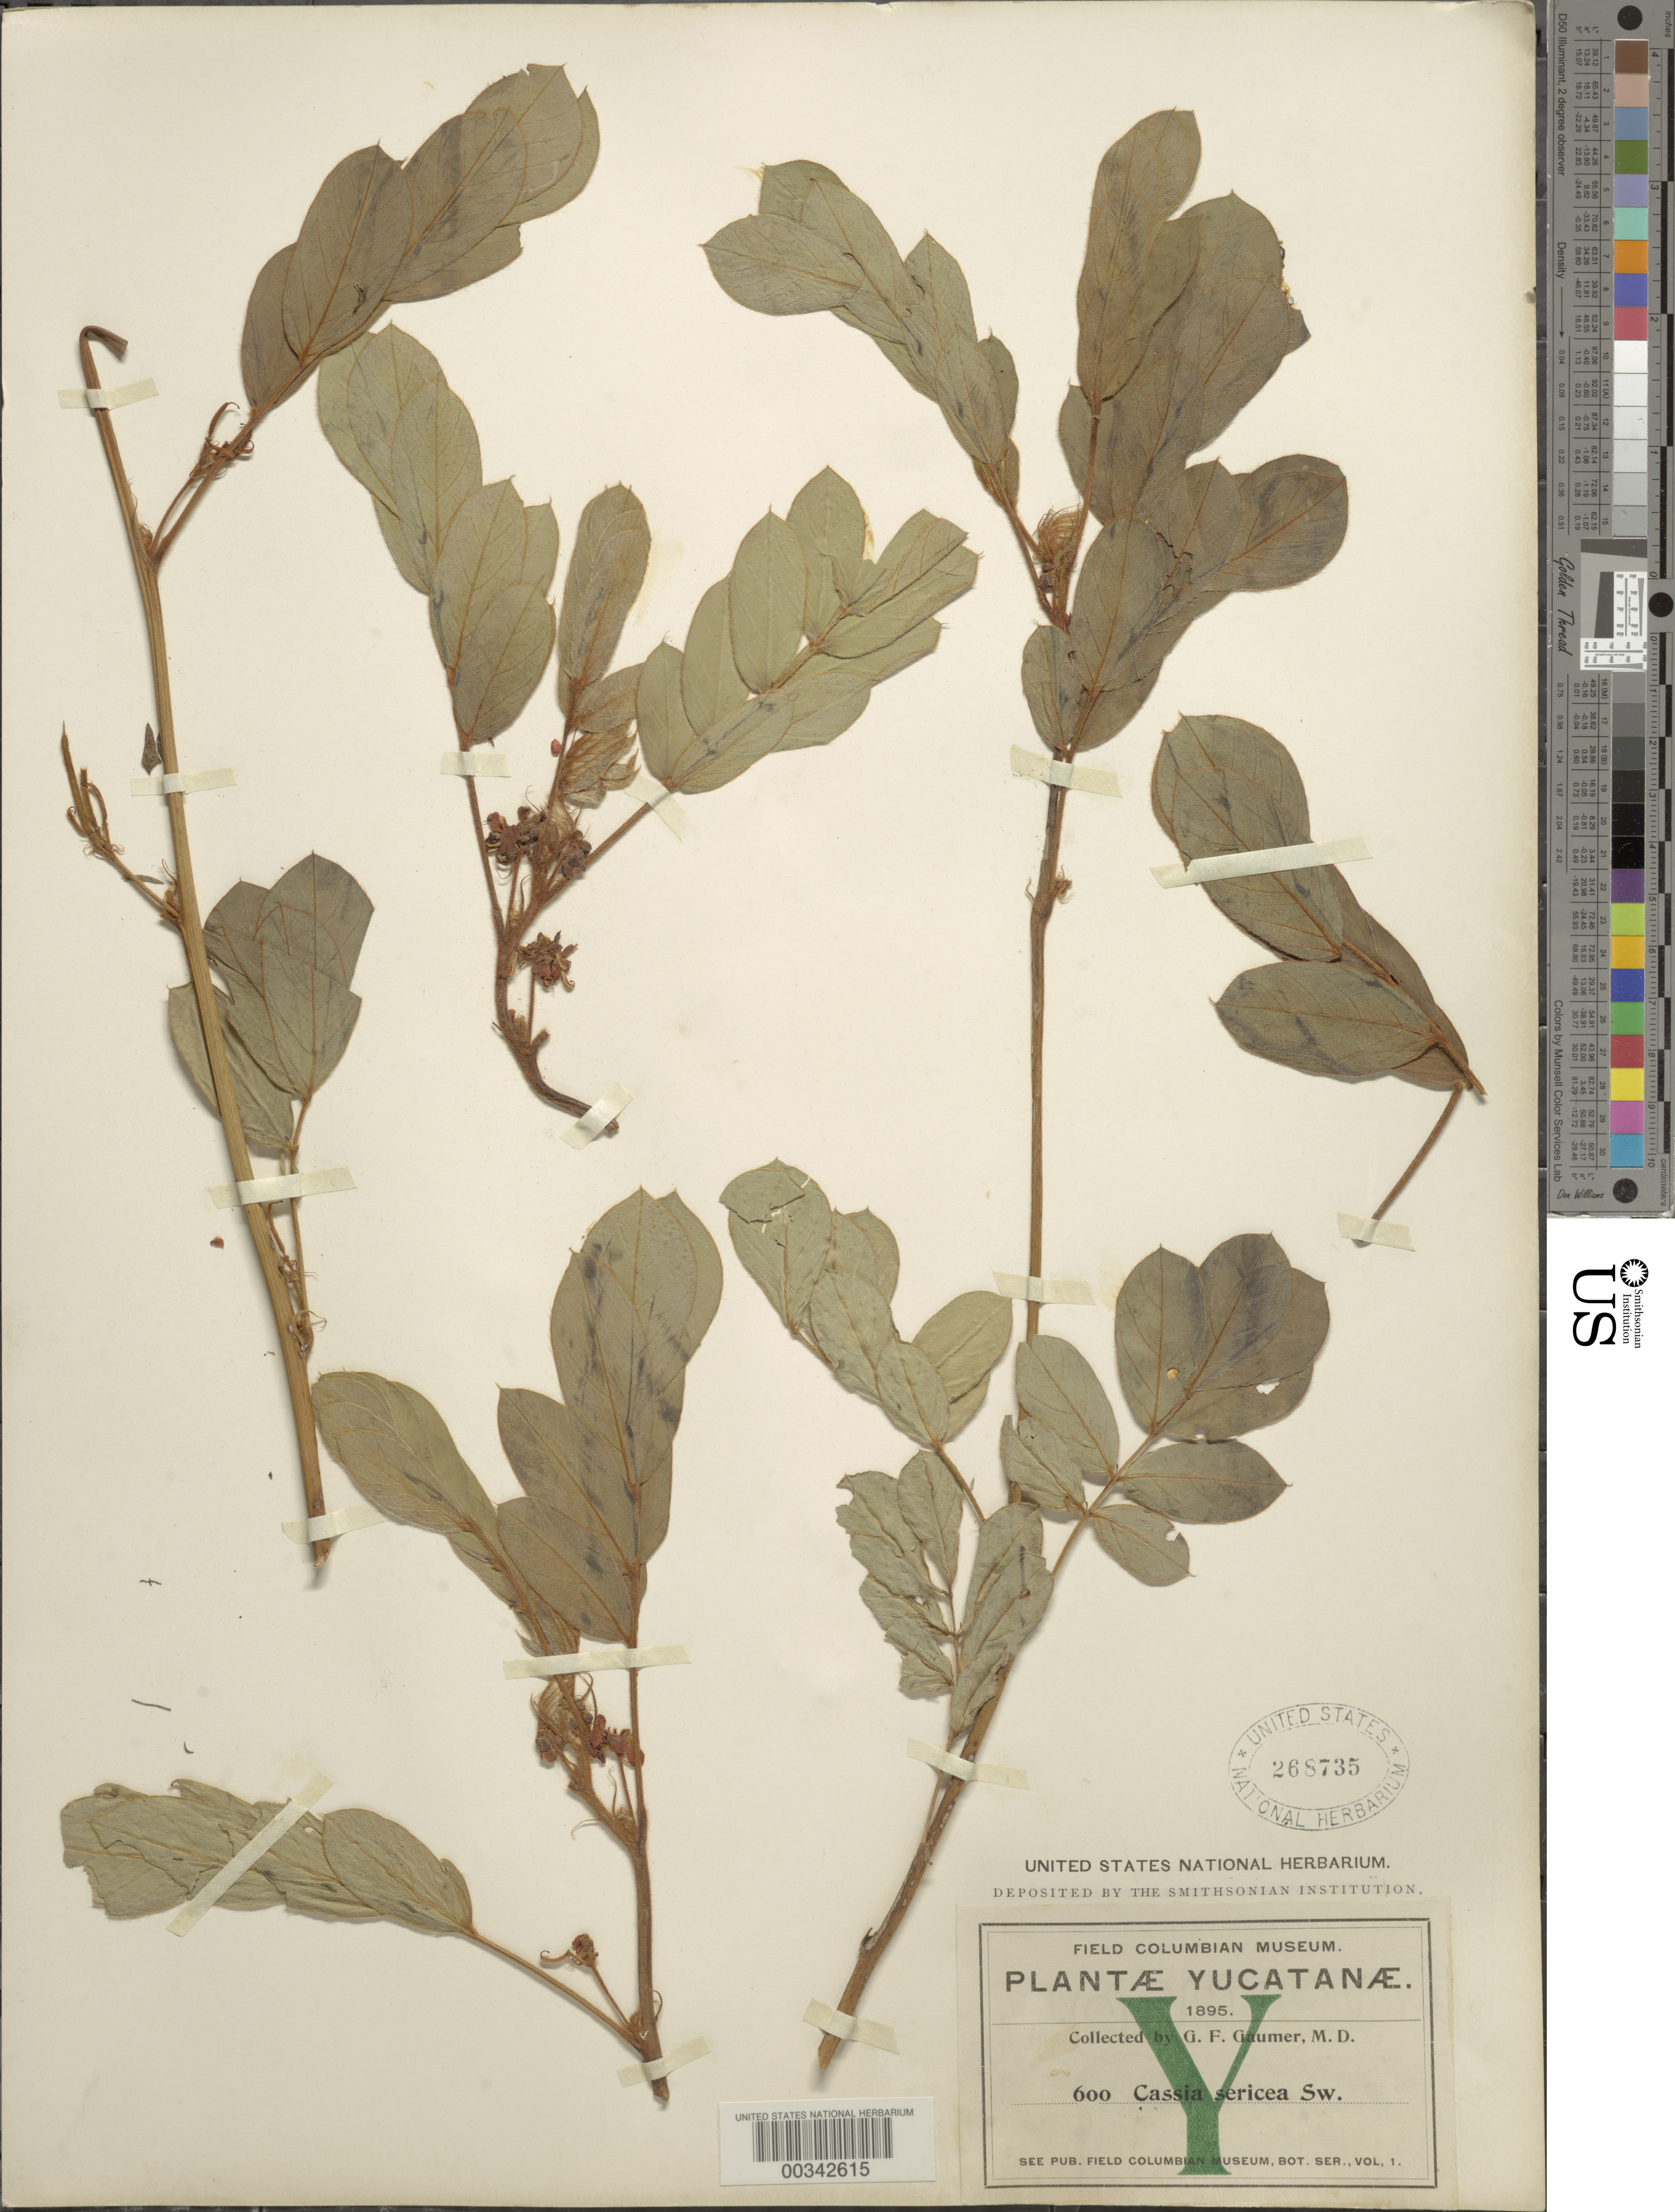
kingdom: Plantae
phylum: Tracheophyta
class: Magnoliopsida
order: Fabales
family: Fabaceae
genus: Senna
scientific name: Senna uniflora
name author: (Mill.) H.S. Irwin & Barneby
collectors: G. F. Gaumer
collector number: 600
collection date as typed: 1895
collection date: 1895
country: Mexico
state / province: Yucatán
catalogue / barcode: US 268735